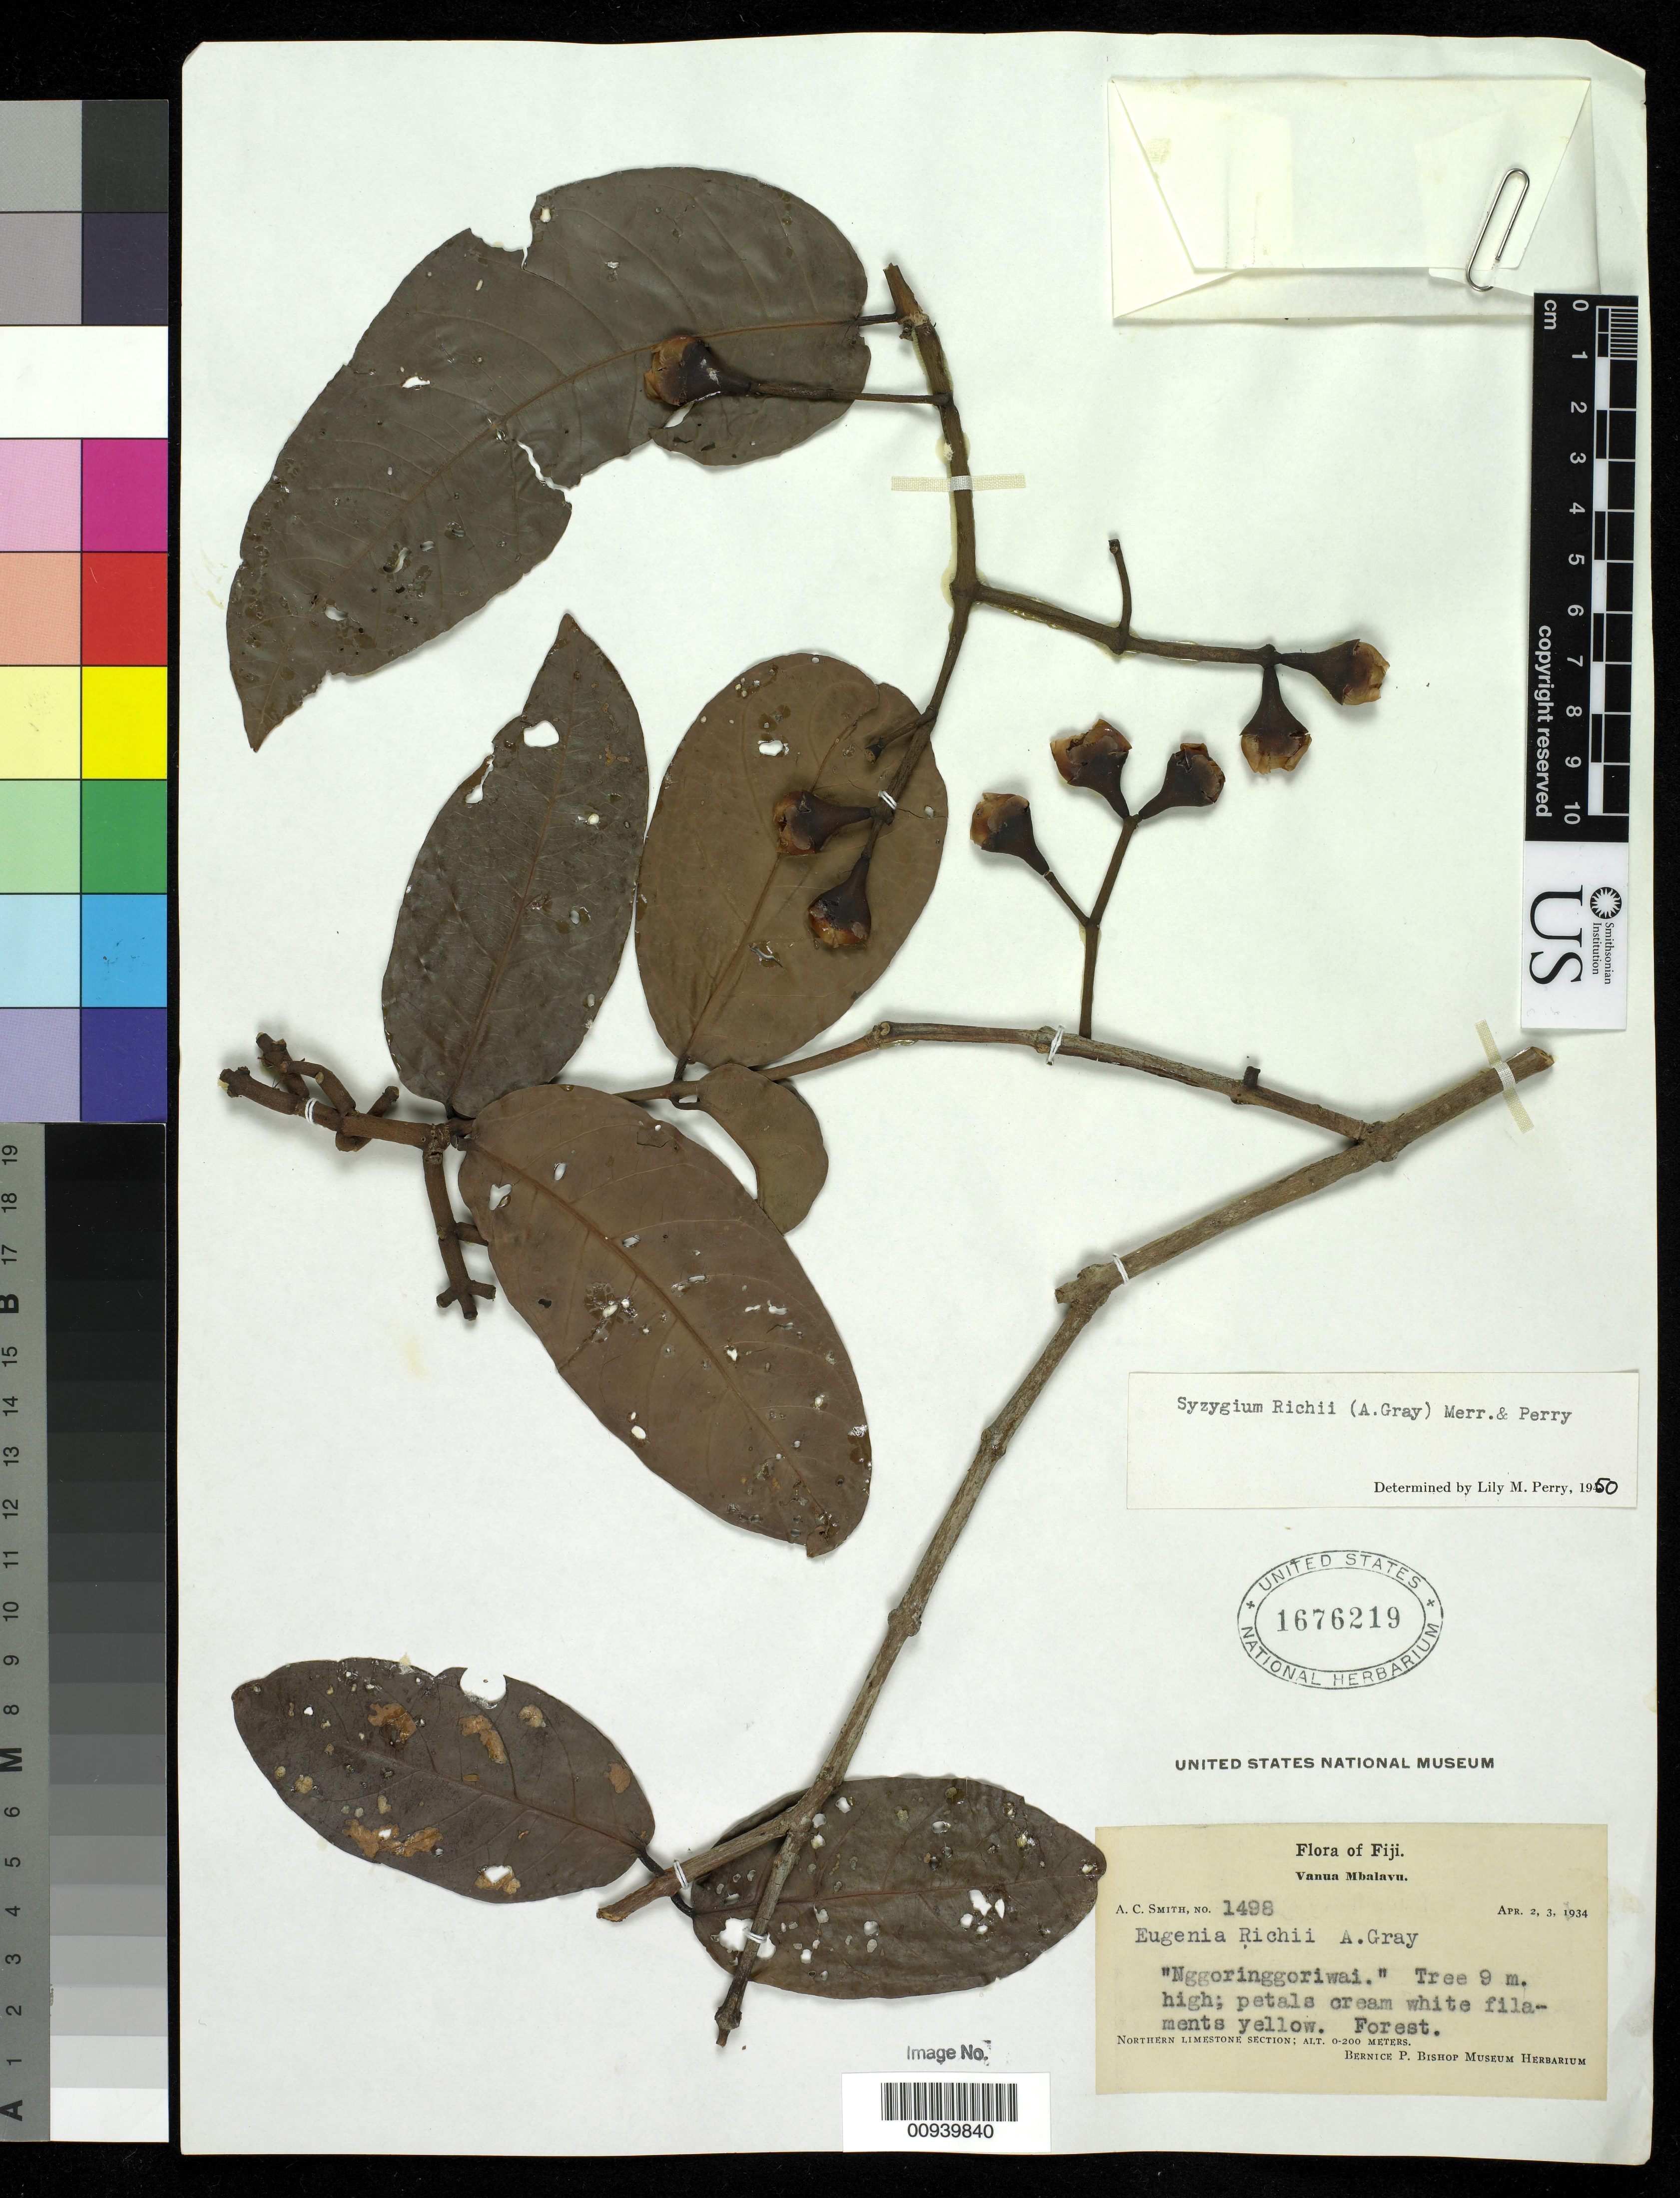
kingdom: Plantae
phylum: Tracheophyta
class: Magnoliopsida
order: Myrtales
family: Myrtaceae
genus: Syzygium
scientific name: Syzygium richii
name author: (A. Gray) Merr. & L.M. Perry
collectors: C. A. Smith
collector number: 1498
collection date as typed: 02 Apr 1934 and 03 Apr 1934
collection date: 1934-04-02,1934-04-03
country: Fiji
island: Vanua Balavu [Mbalavu]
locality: Northern limestone section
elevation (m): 0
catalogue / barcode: US 1676219